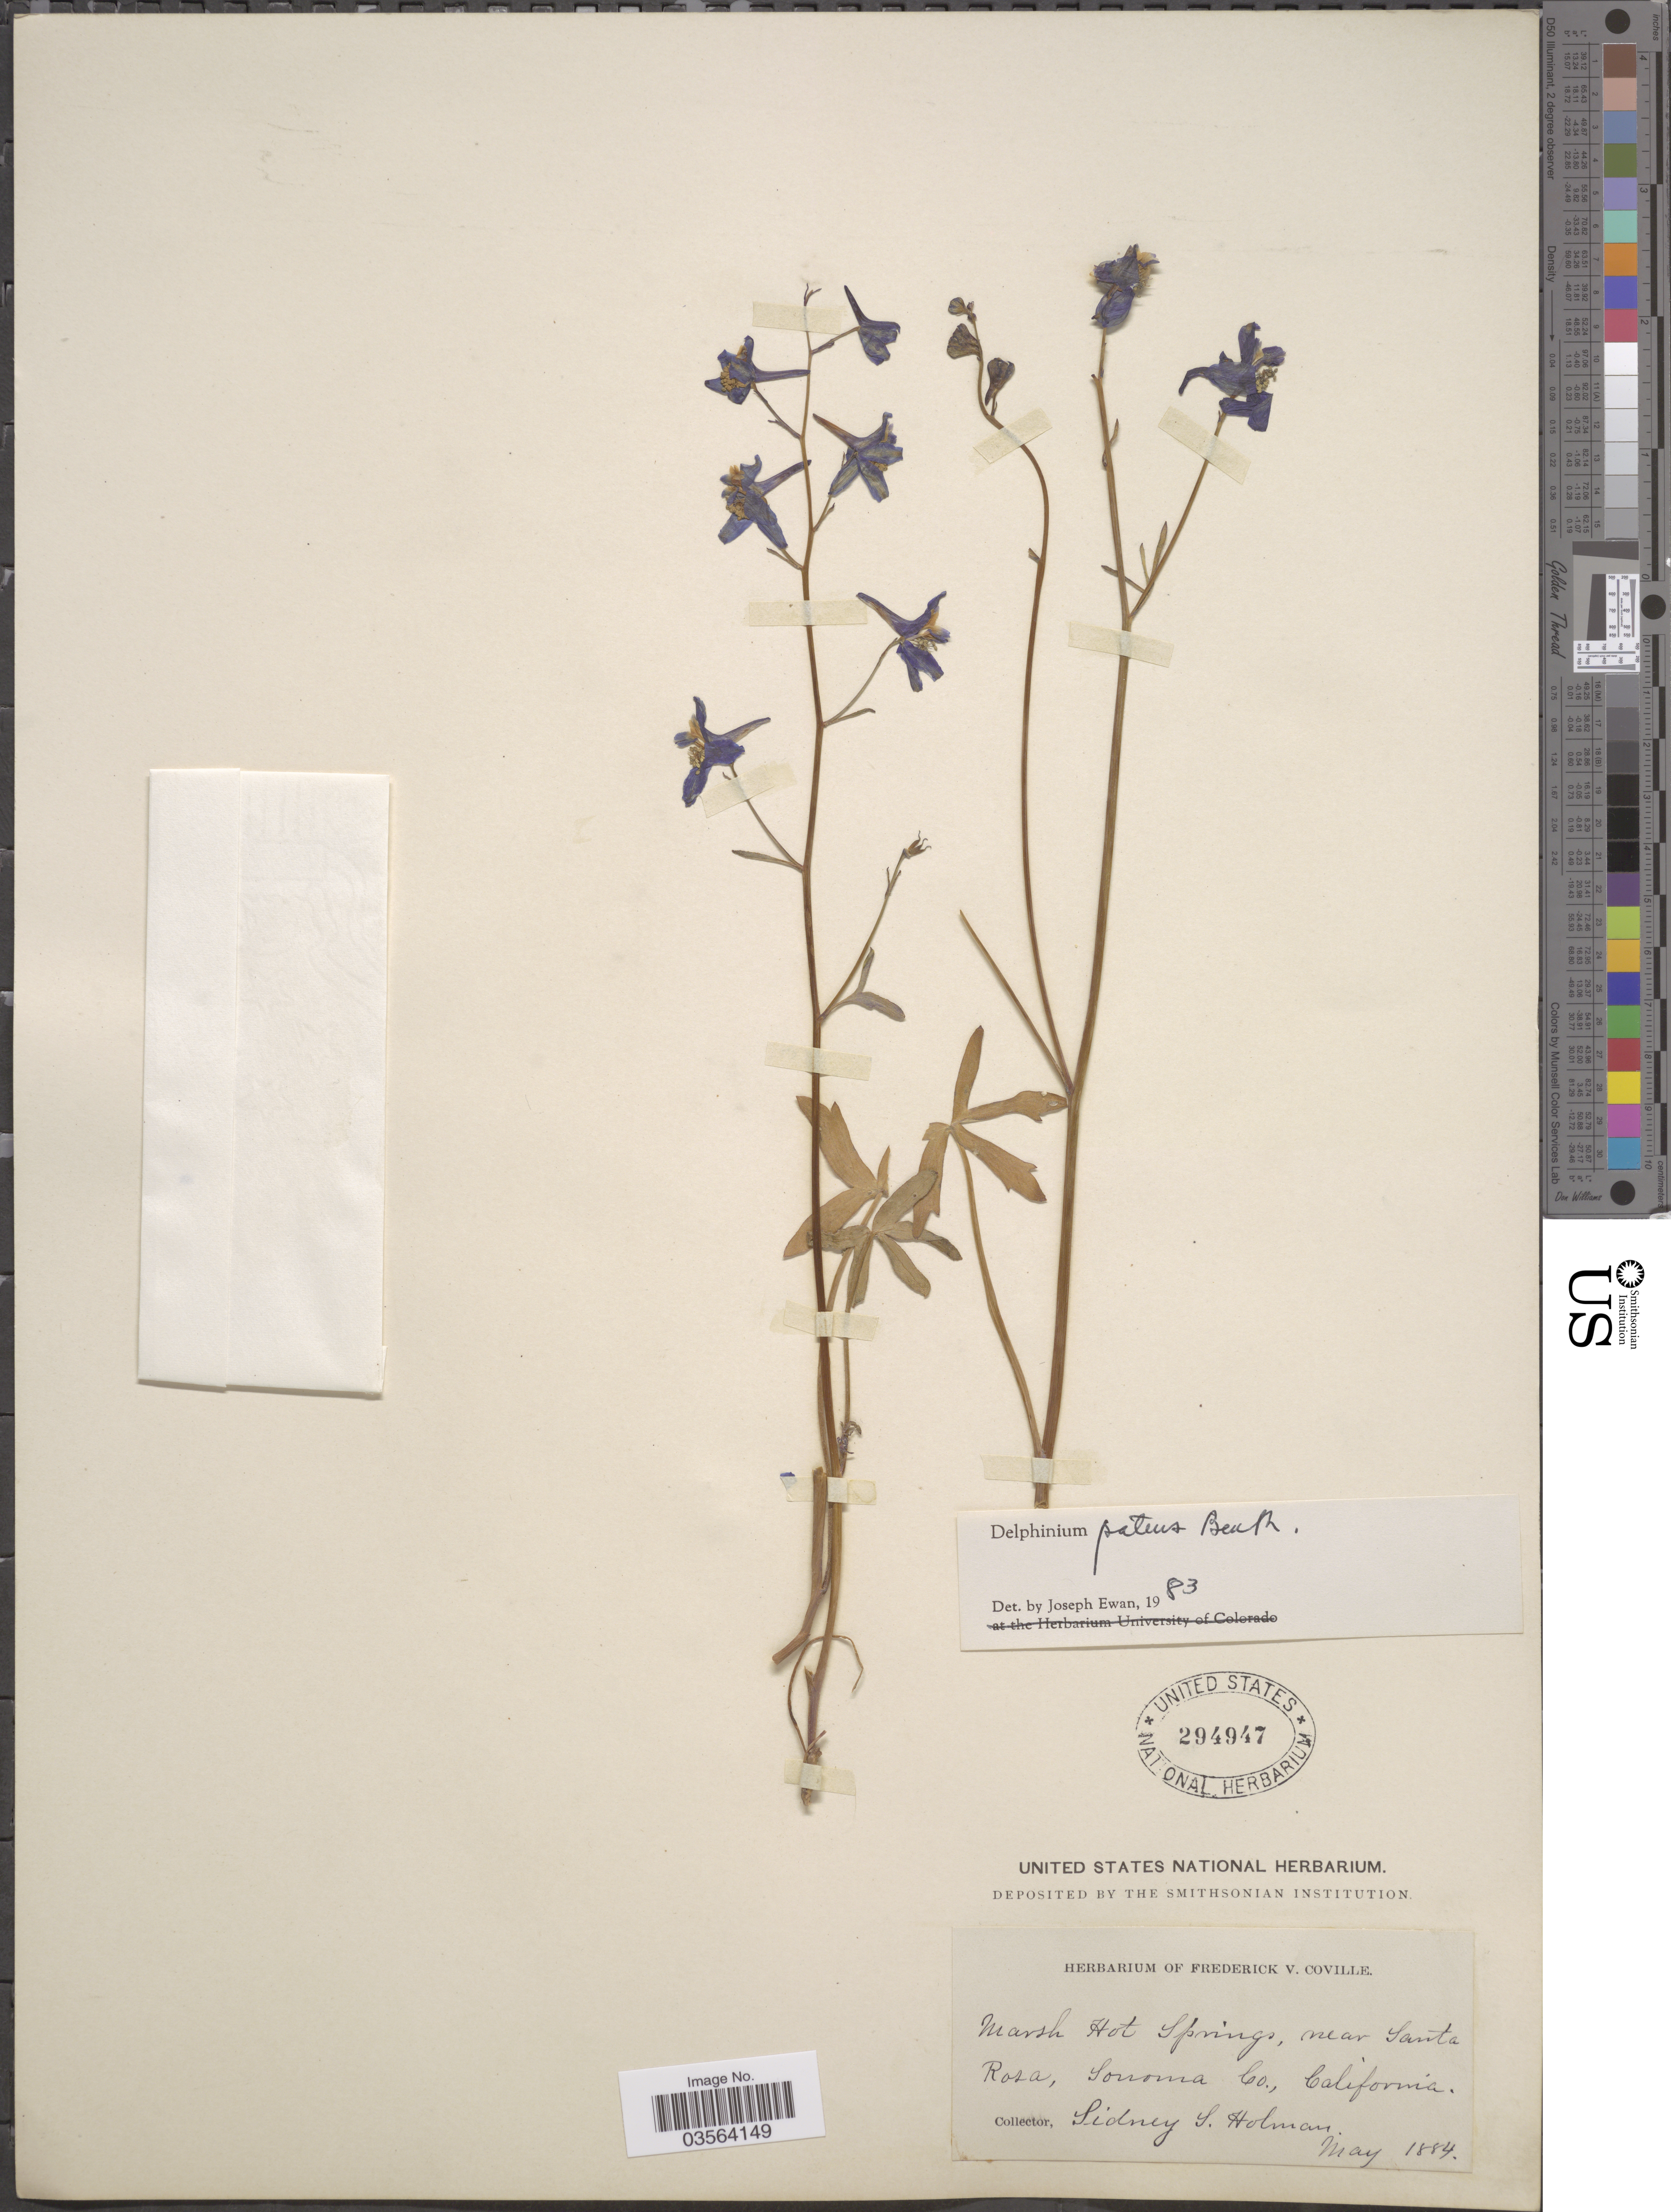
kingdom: Plantae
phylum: Tracheophyta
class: Magnoliopsida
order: Ranunculales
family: Ranunculaceae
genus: Delphinium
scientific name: Delphinium patens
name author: Benth.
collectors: S. Holman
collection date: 1884-05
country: United States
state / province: California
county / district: Sonoma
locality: Marsh Hot Springs, near Santa Rosa, Sonoma Co.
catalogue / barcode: US 294947